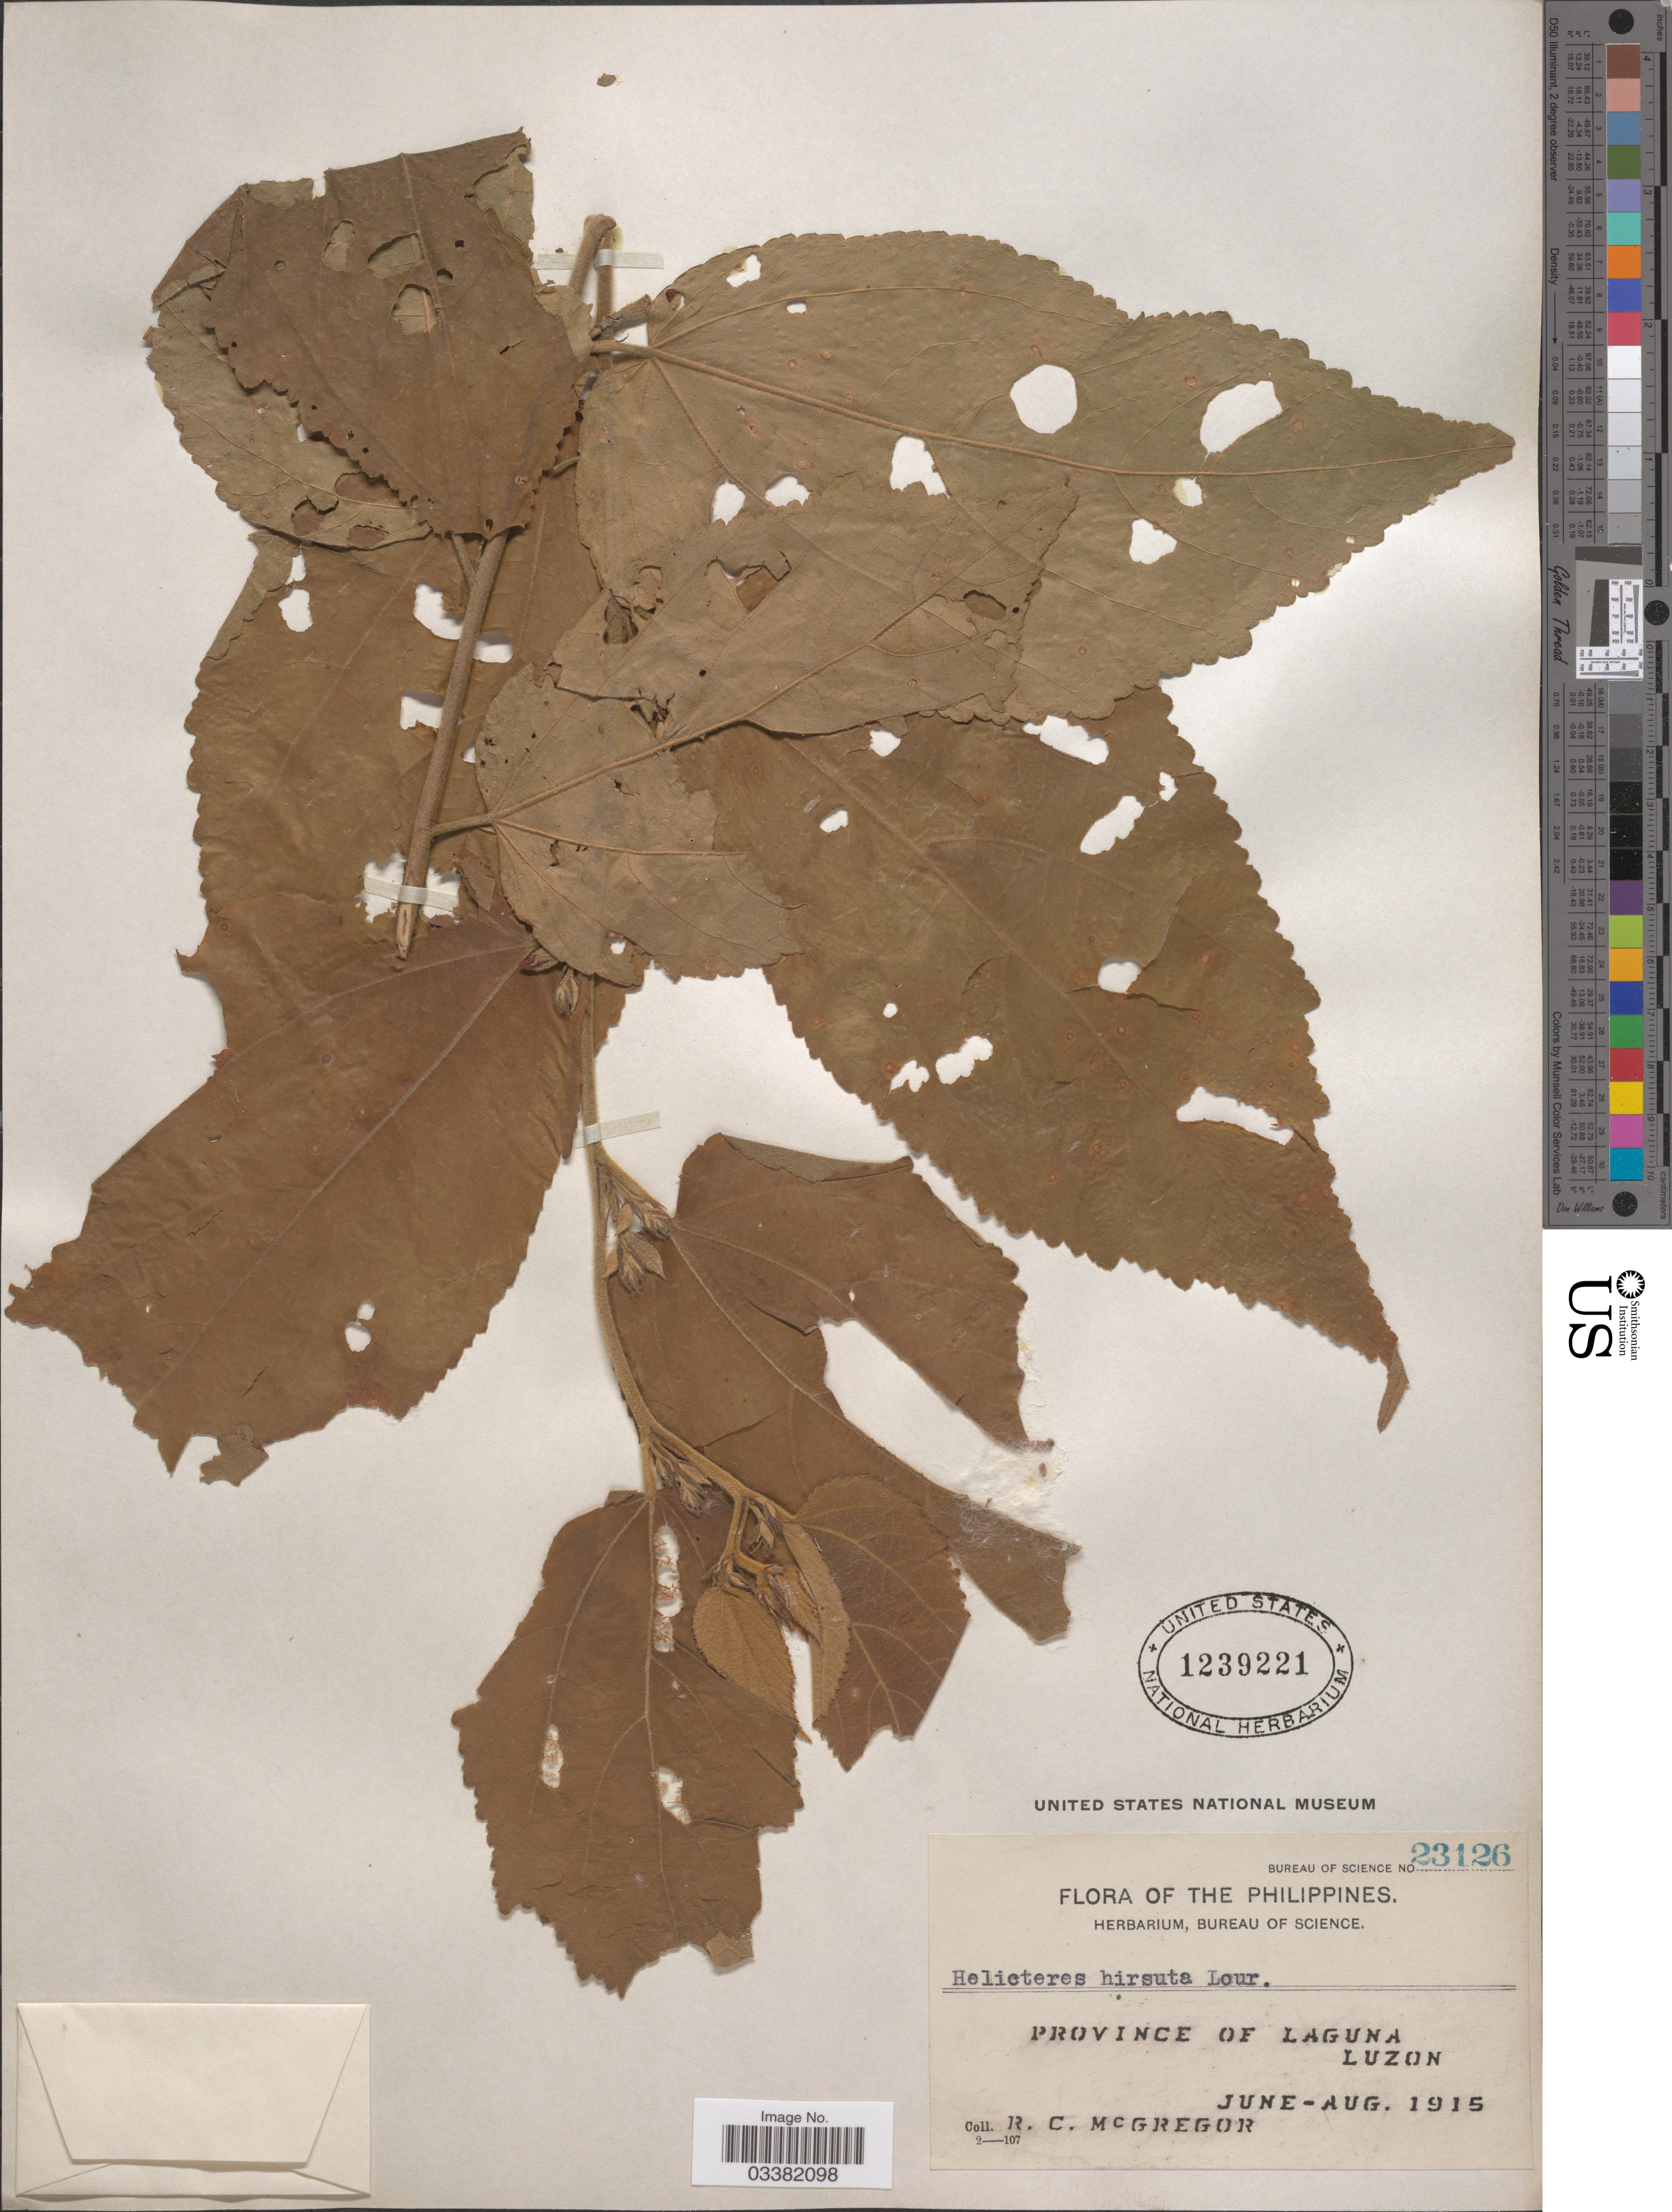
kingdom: Plantae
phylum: Tracheophyta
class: Magnoliopsida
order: Malvales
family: Malvaceae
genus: Helicteres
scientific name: Helicteres hirsuta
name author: Lour.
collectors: R. C. McGregor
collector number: Bureau of Science 23126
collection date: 1915-06/1915-08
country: Philippines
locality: Province of Laguna. Luzon.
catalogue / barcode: US 1239221